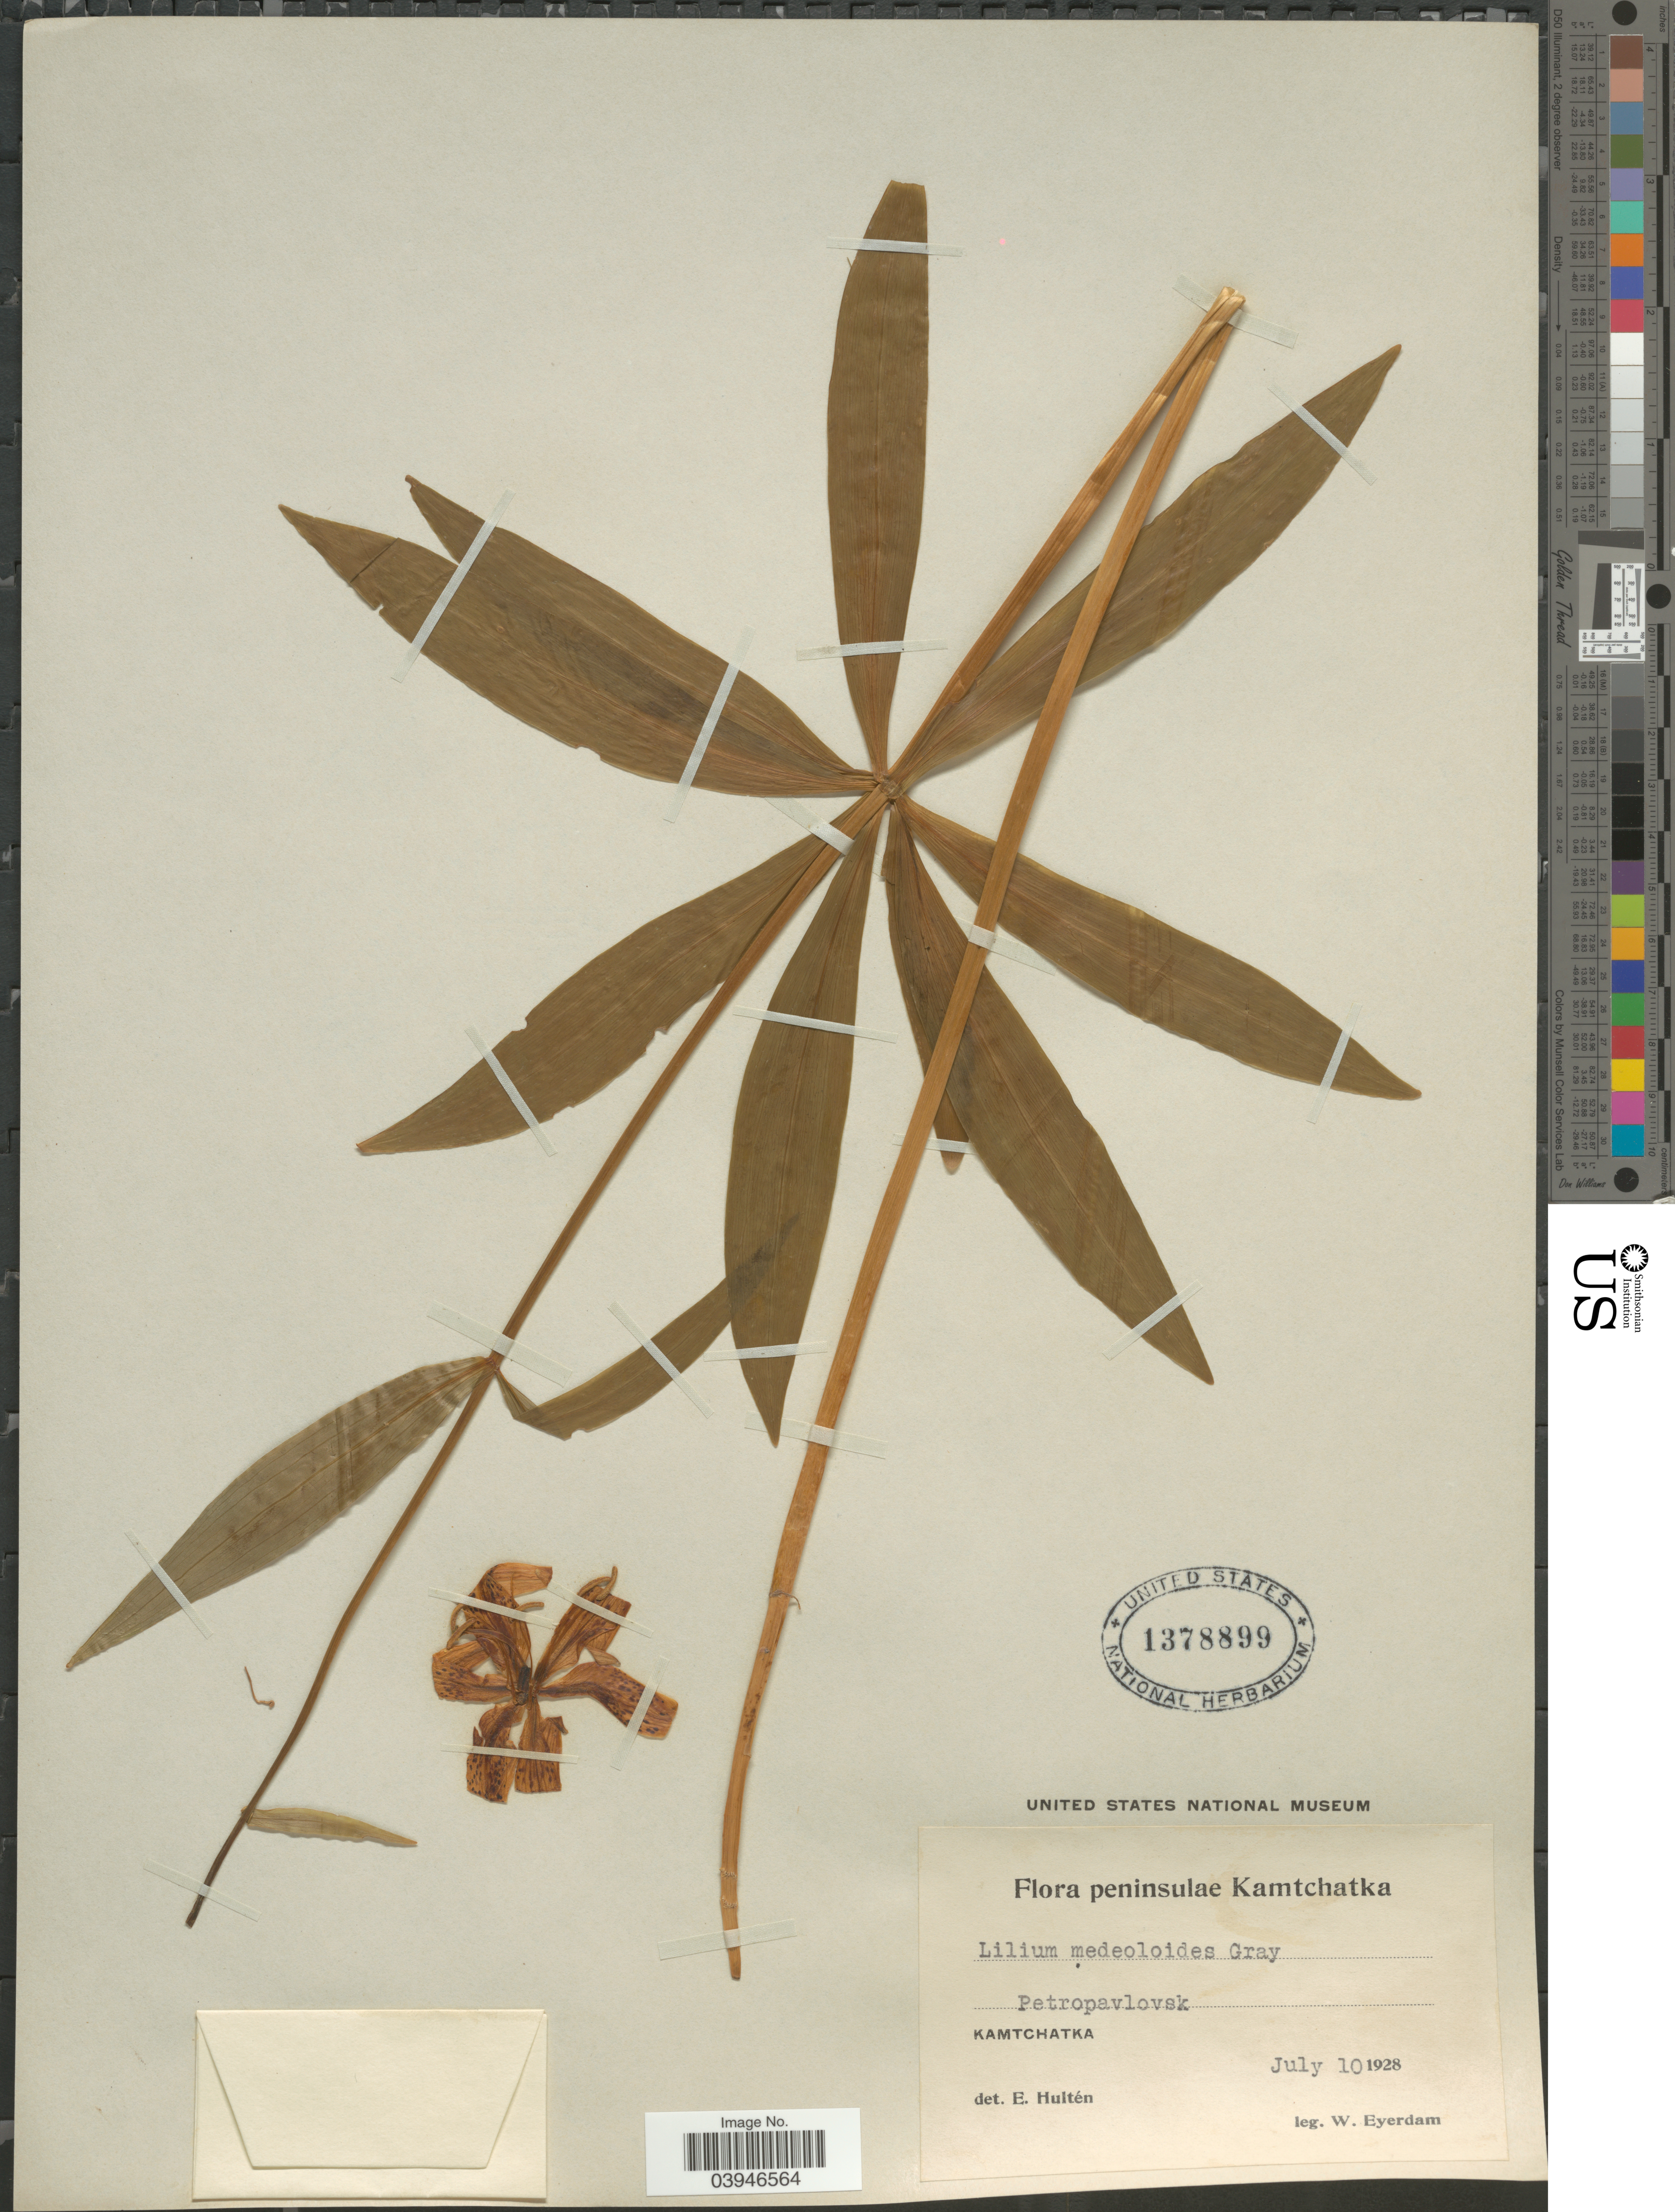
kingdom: Plantae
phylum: Tracheophyta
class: Liliopsida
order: Liliales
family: Liliaceae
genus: Lilium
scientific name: Lilium medeoloides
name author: A. Gray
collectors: W. J. Eyerdam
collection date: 1928-07-10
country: Russian Federation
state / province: Kamchatka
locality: Peninsulae kamtchatka. Petropavlovsk. Kamtchatka.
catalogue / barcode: US 1378899